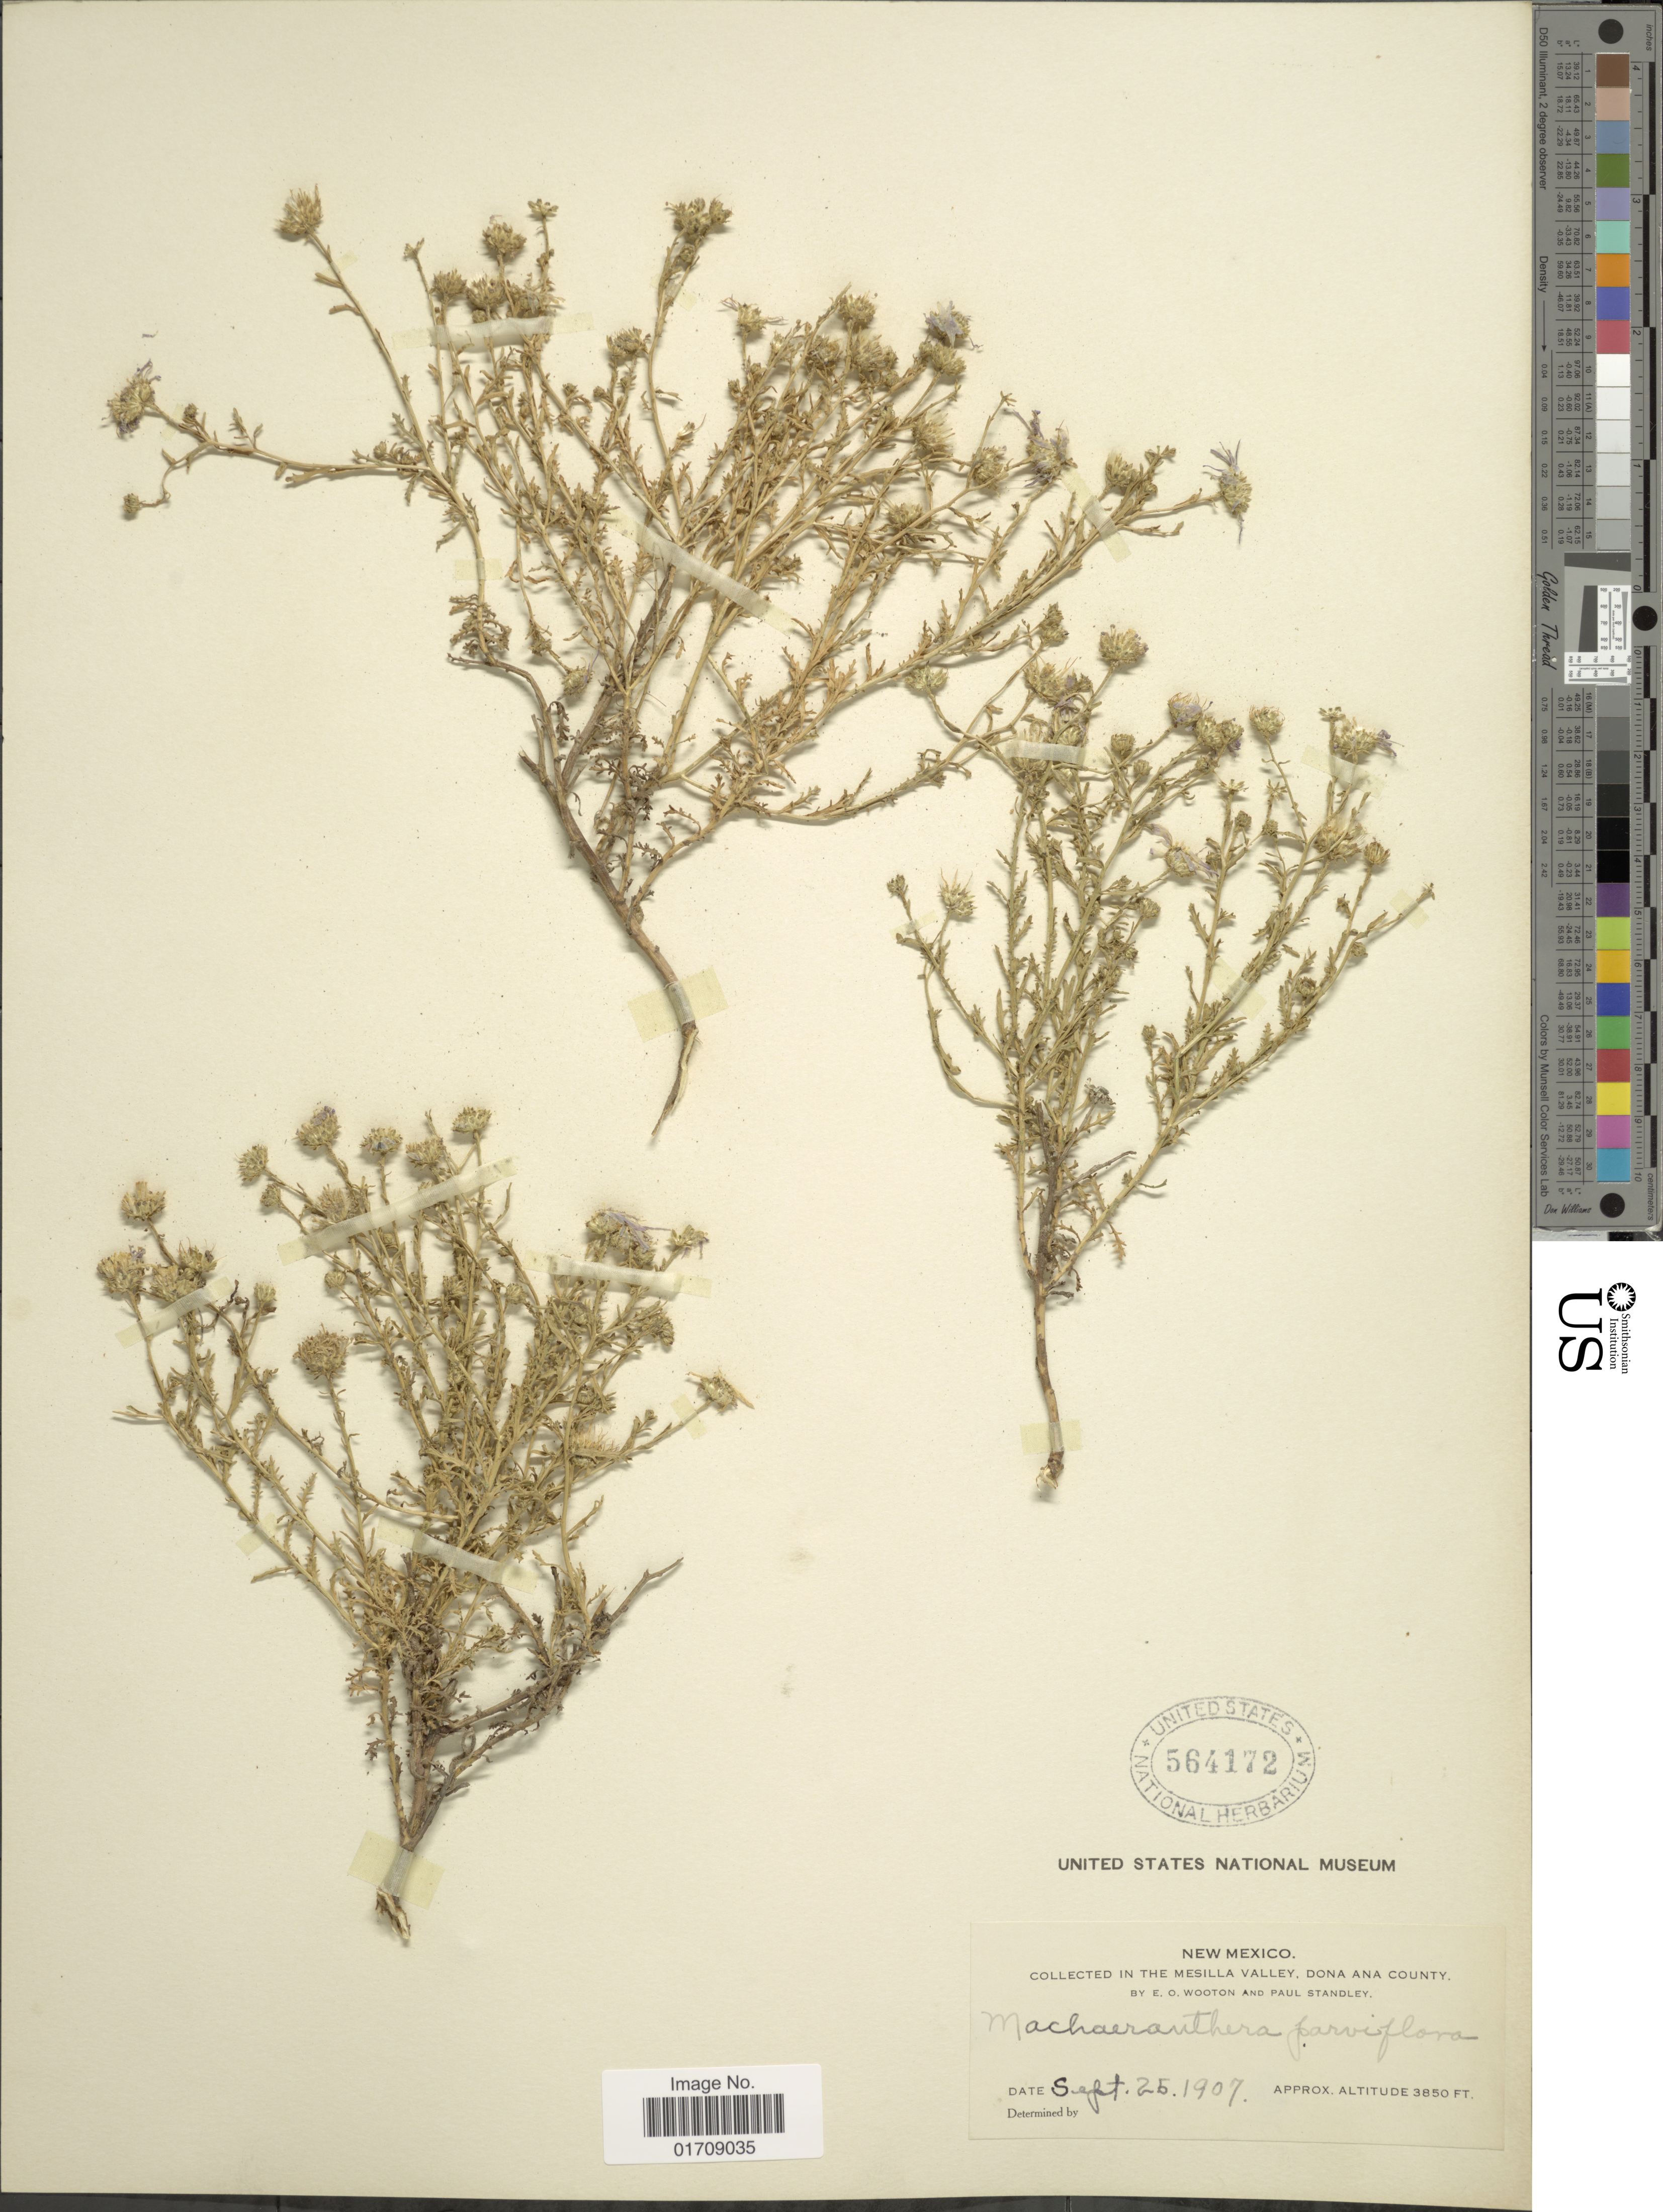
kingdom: Plantae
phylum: Tracheophyta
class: Magnoliopsida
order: Asterales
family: Asteraceae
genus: Machaeranthera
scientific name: Machaeranthera parviflora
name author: A. Gray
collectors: E. O. Wooton & P. C. Standley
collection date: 1907-09-25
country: United States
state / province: New Mexico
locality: In the Mesilla Valley, Dona Ana County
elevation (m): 1173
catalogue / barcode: US 564172